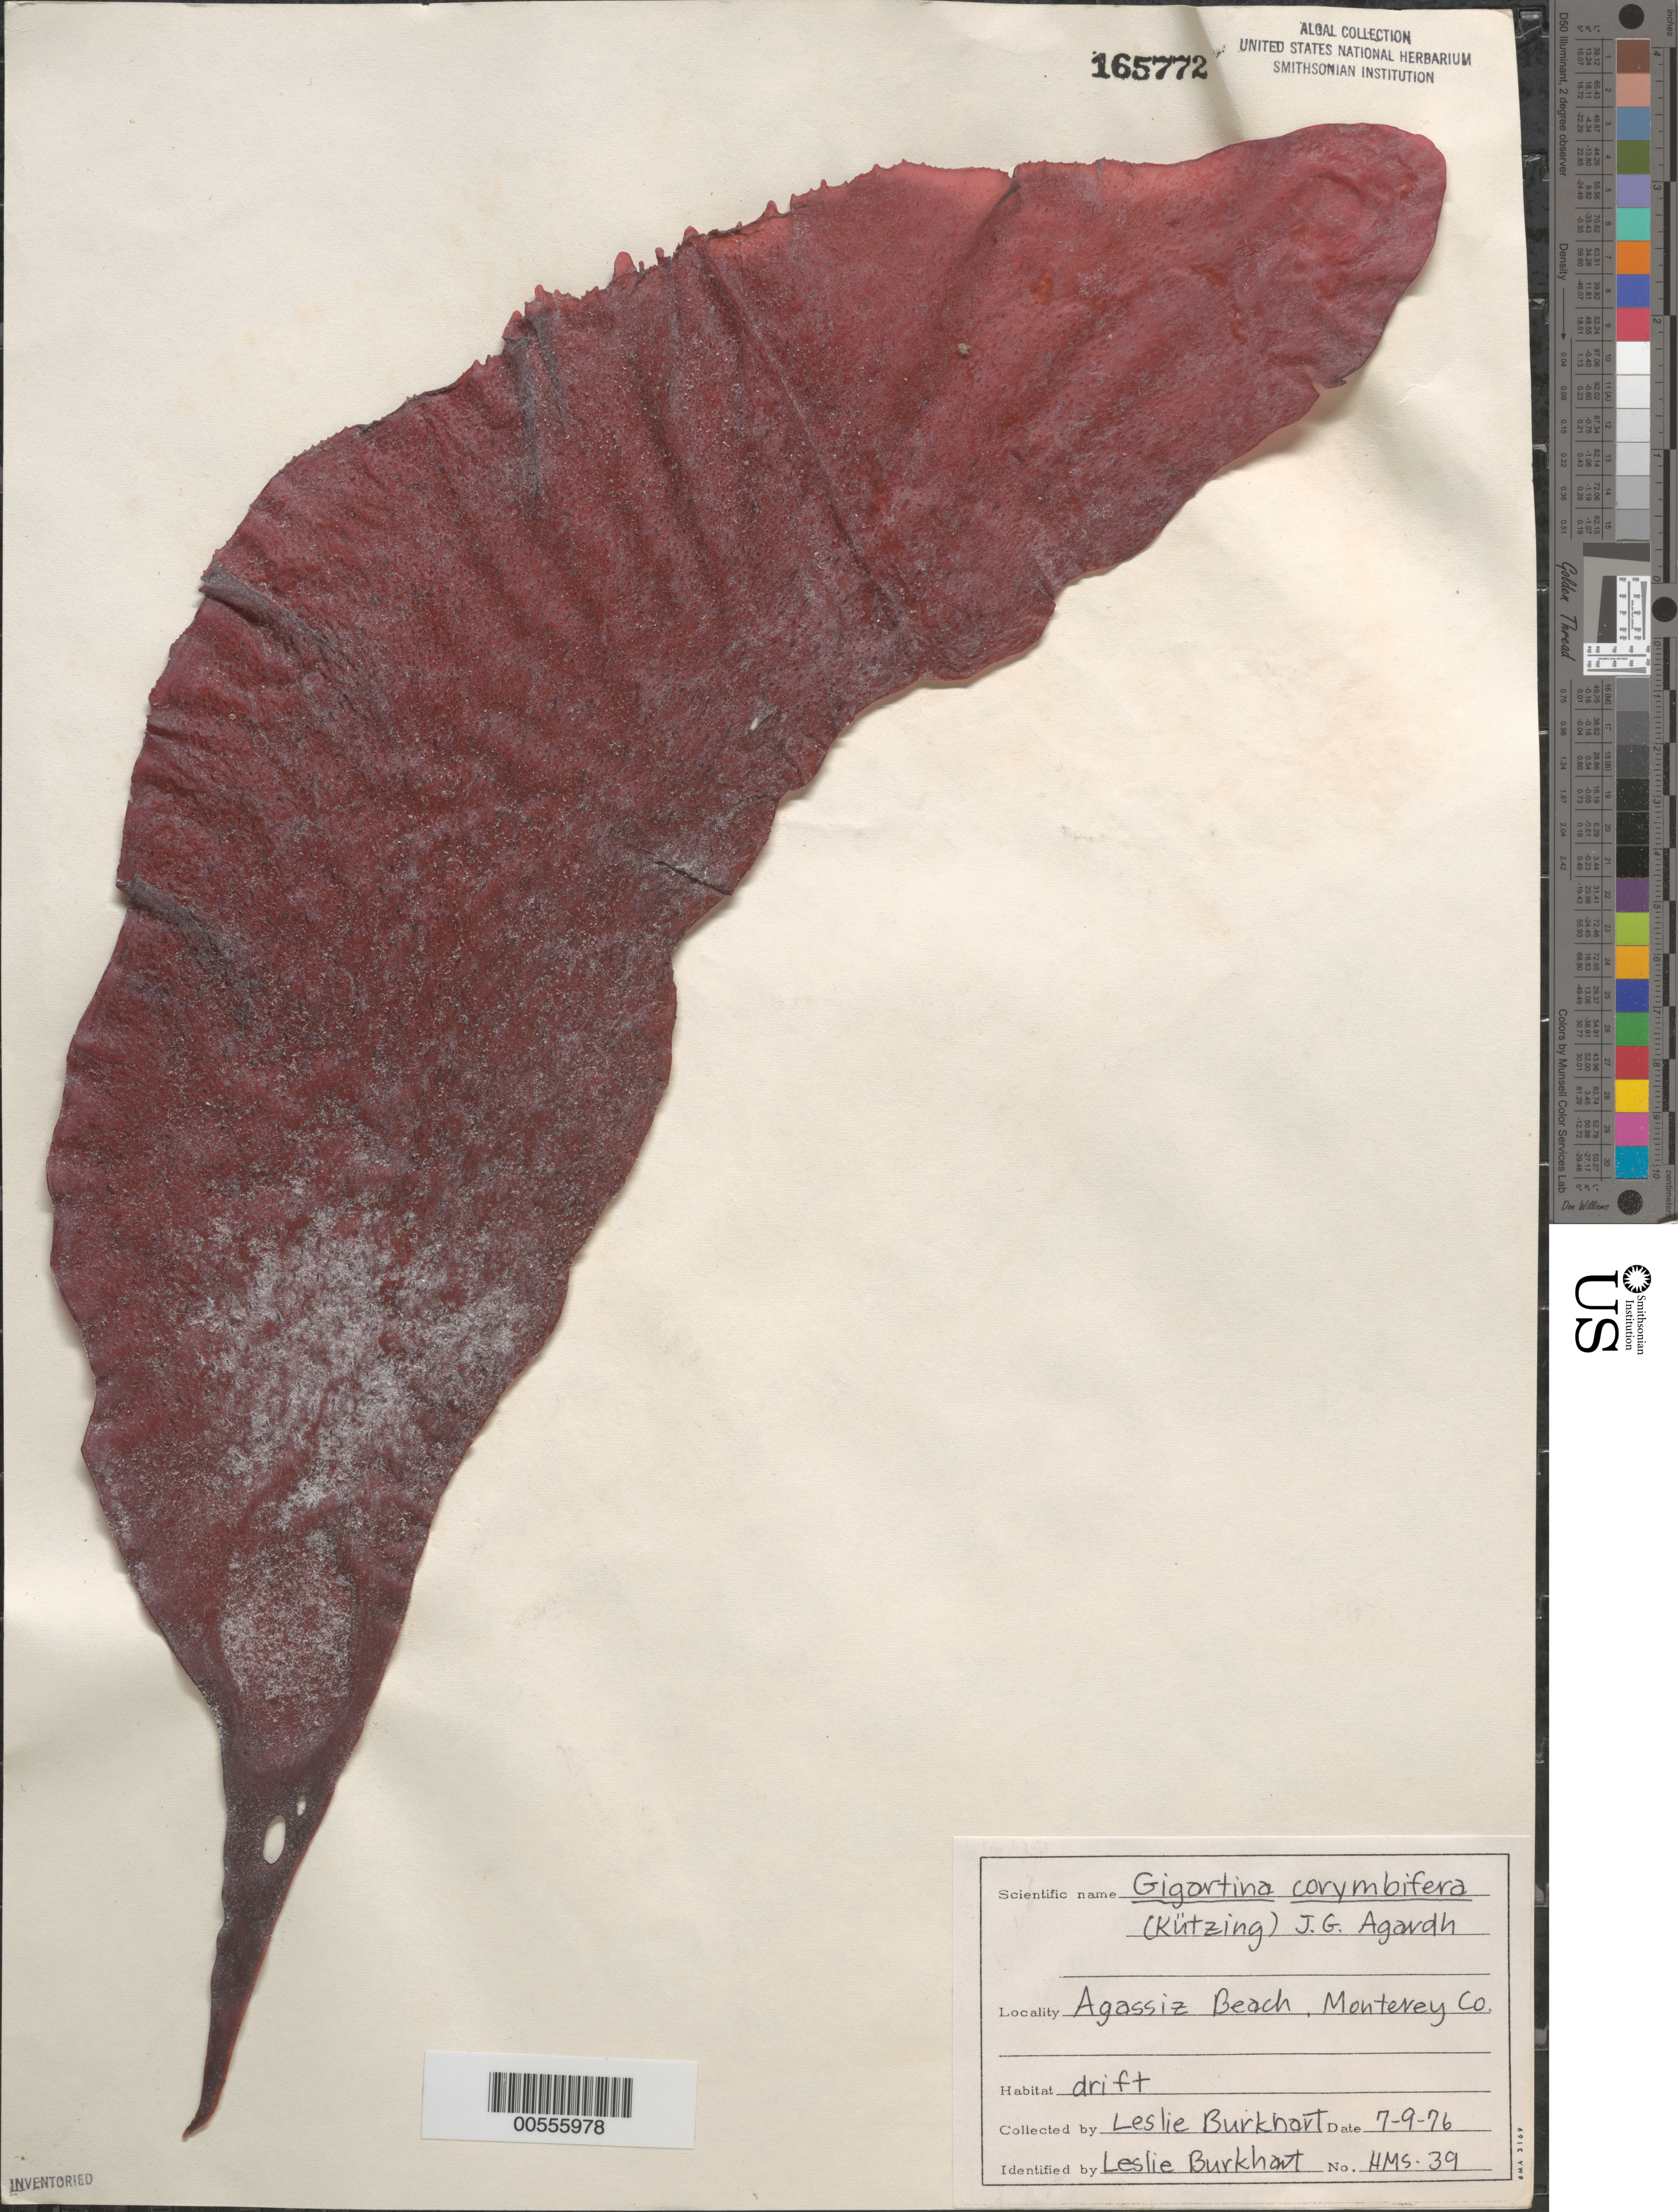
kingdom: Plantae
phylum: Rhodophyta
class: Florideophyceae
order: Gigartinales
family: Gigartinaceae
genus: Chondracanthus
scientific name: Chondracanthus corymbiferus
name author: (Kütz.) Guiry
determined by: Algae name updating Project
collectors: L. Burkhart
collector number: Hms-39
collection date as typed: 09 Jul 1976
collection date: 1976-07-09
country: United States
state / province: California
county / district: Monterey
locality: Agassiz Beach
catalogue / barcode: US 165772